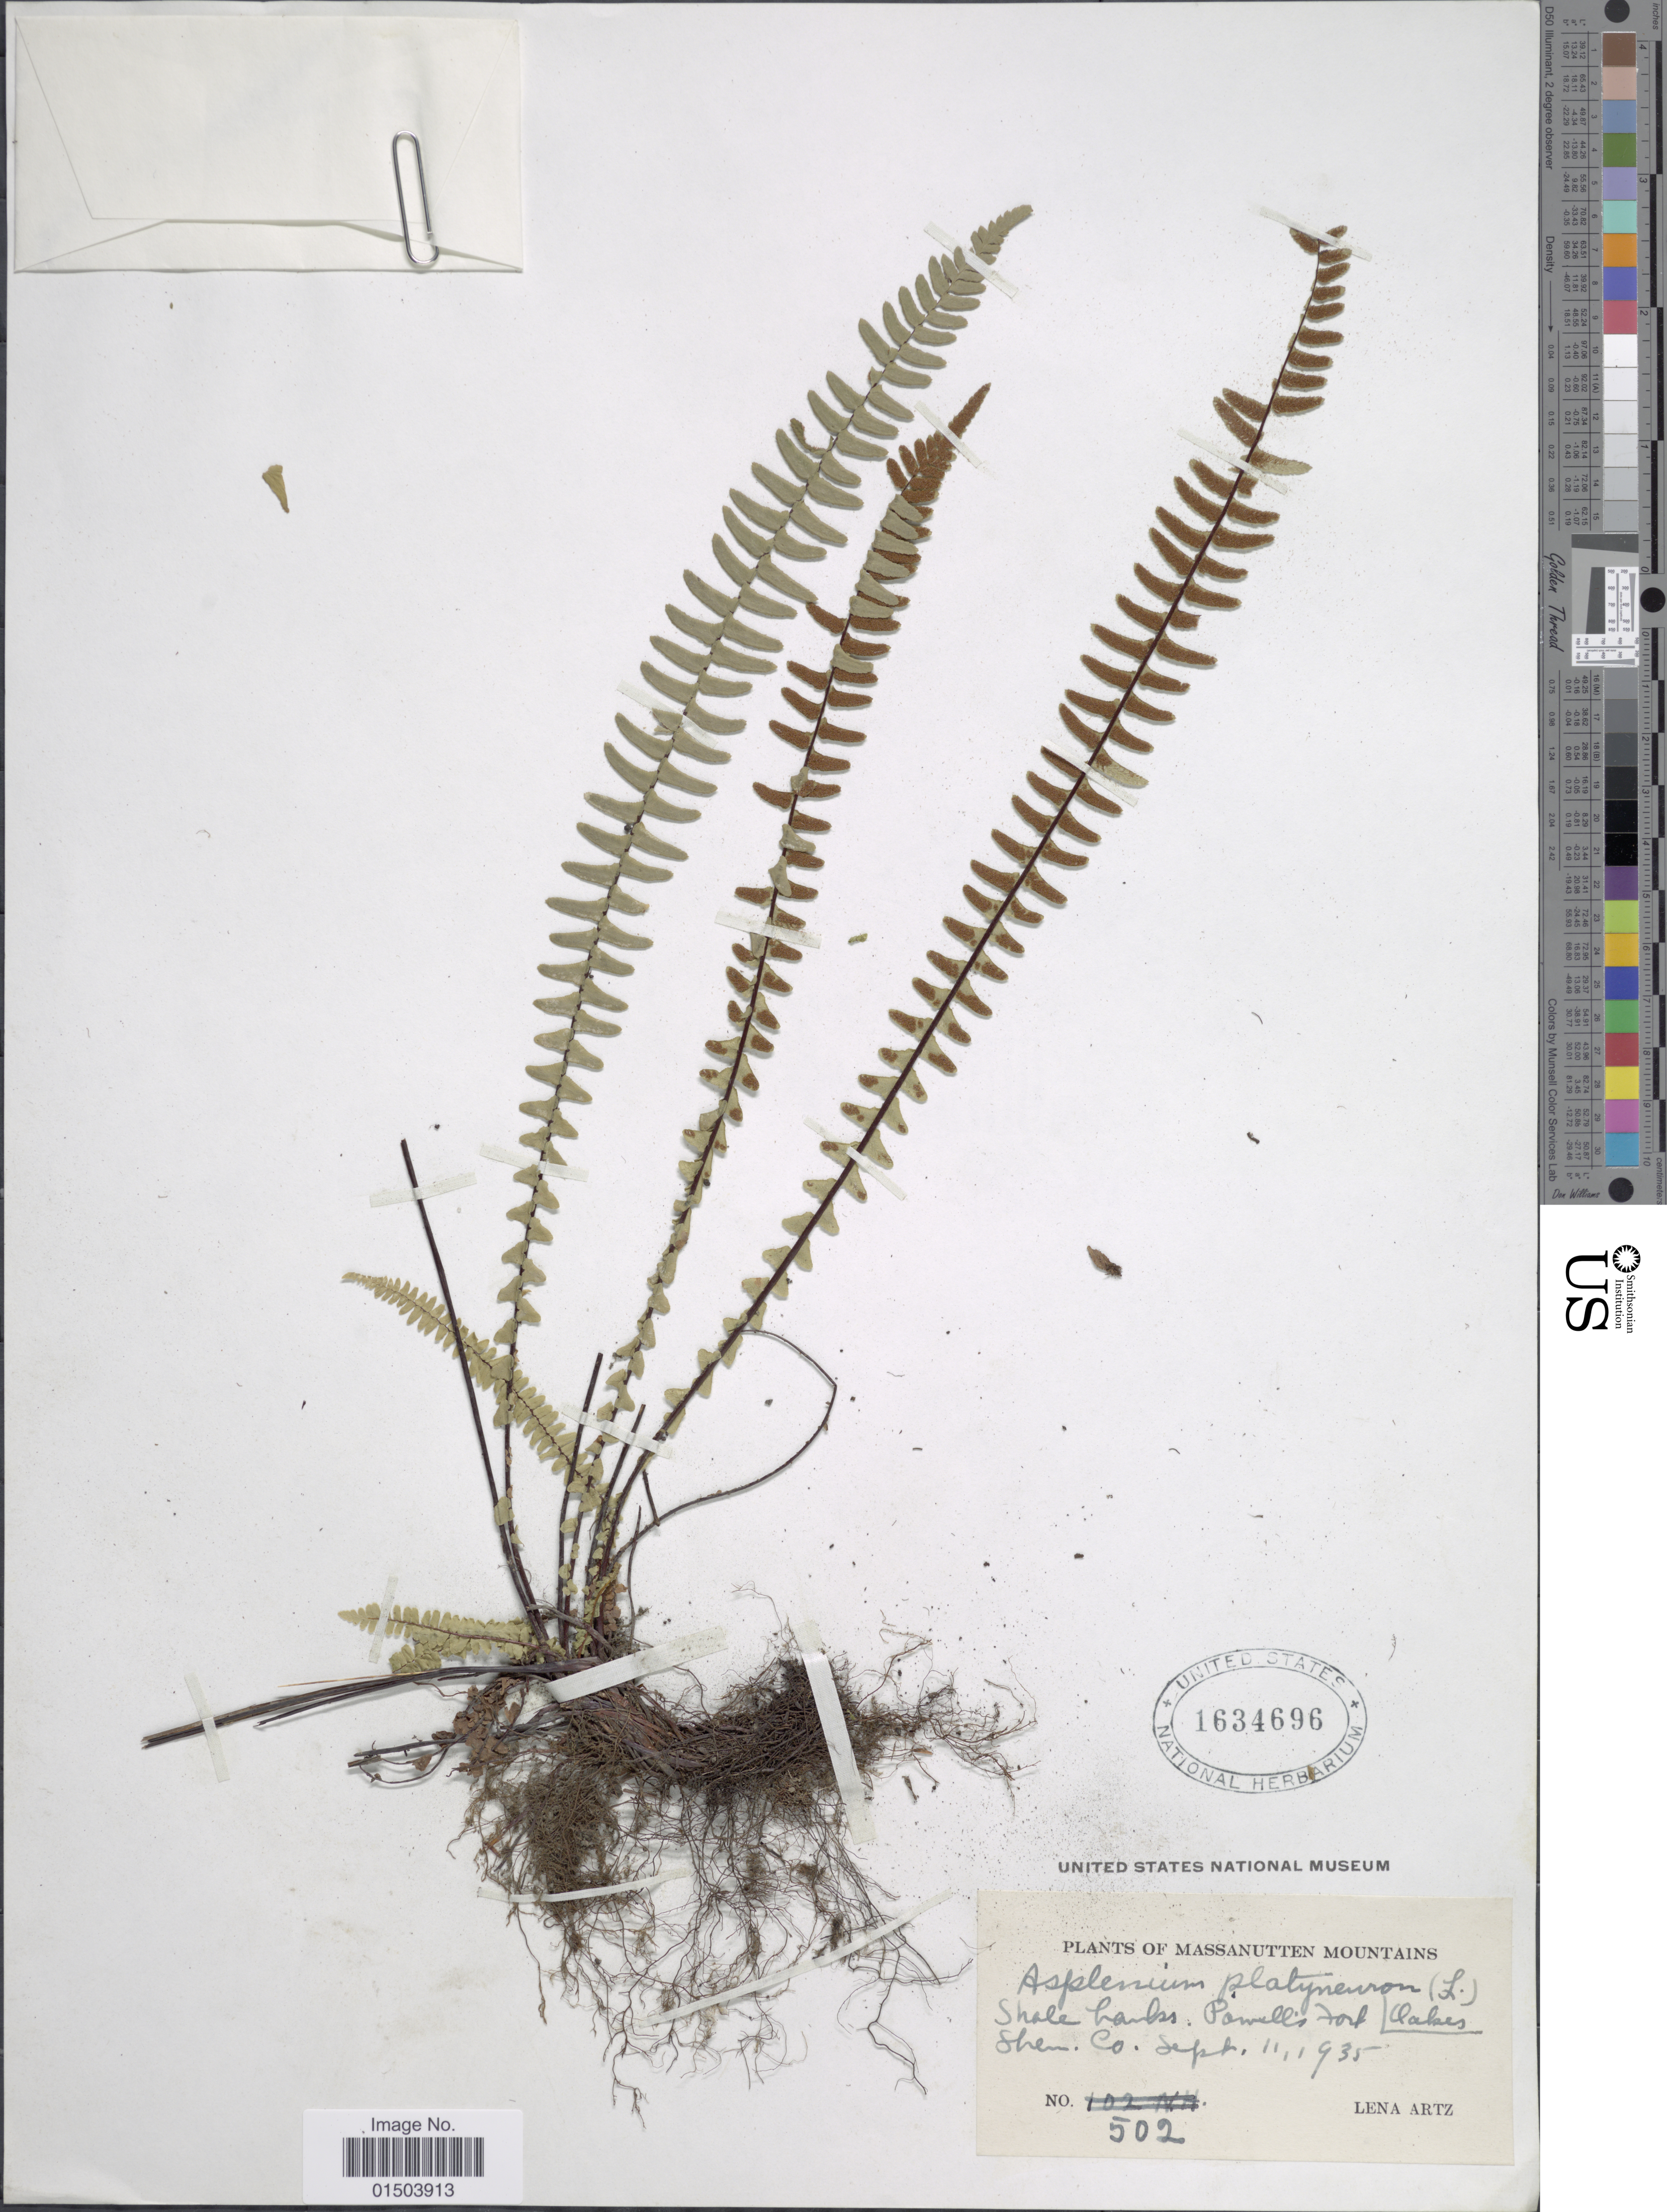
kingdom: Plantae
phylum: Tracheophyta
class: Polypodiopsida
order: Polypodiales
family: Aspleniaceae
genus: Asplenium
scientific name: Asplenium platyneuron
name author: (L.) Britton, Stearns & Poggenb.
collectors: L. Artz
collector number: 502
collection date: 1935-09-11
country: United States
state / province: Virginia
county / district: Shenandoah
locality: Massanutten Mountains. Shale banks, Powell's Fort, Shen. Co.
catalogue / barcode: US 1634696